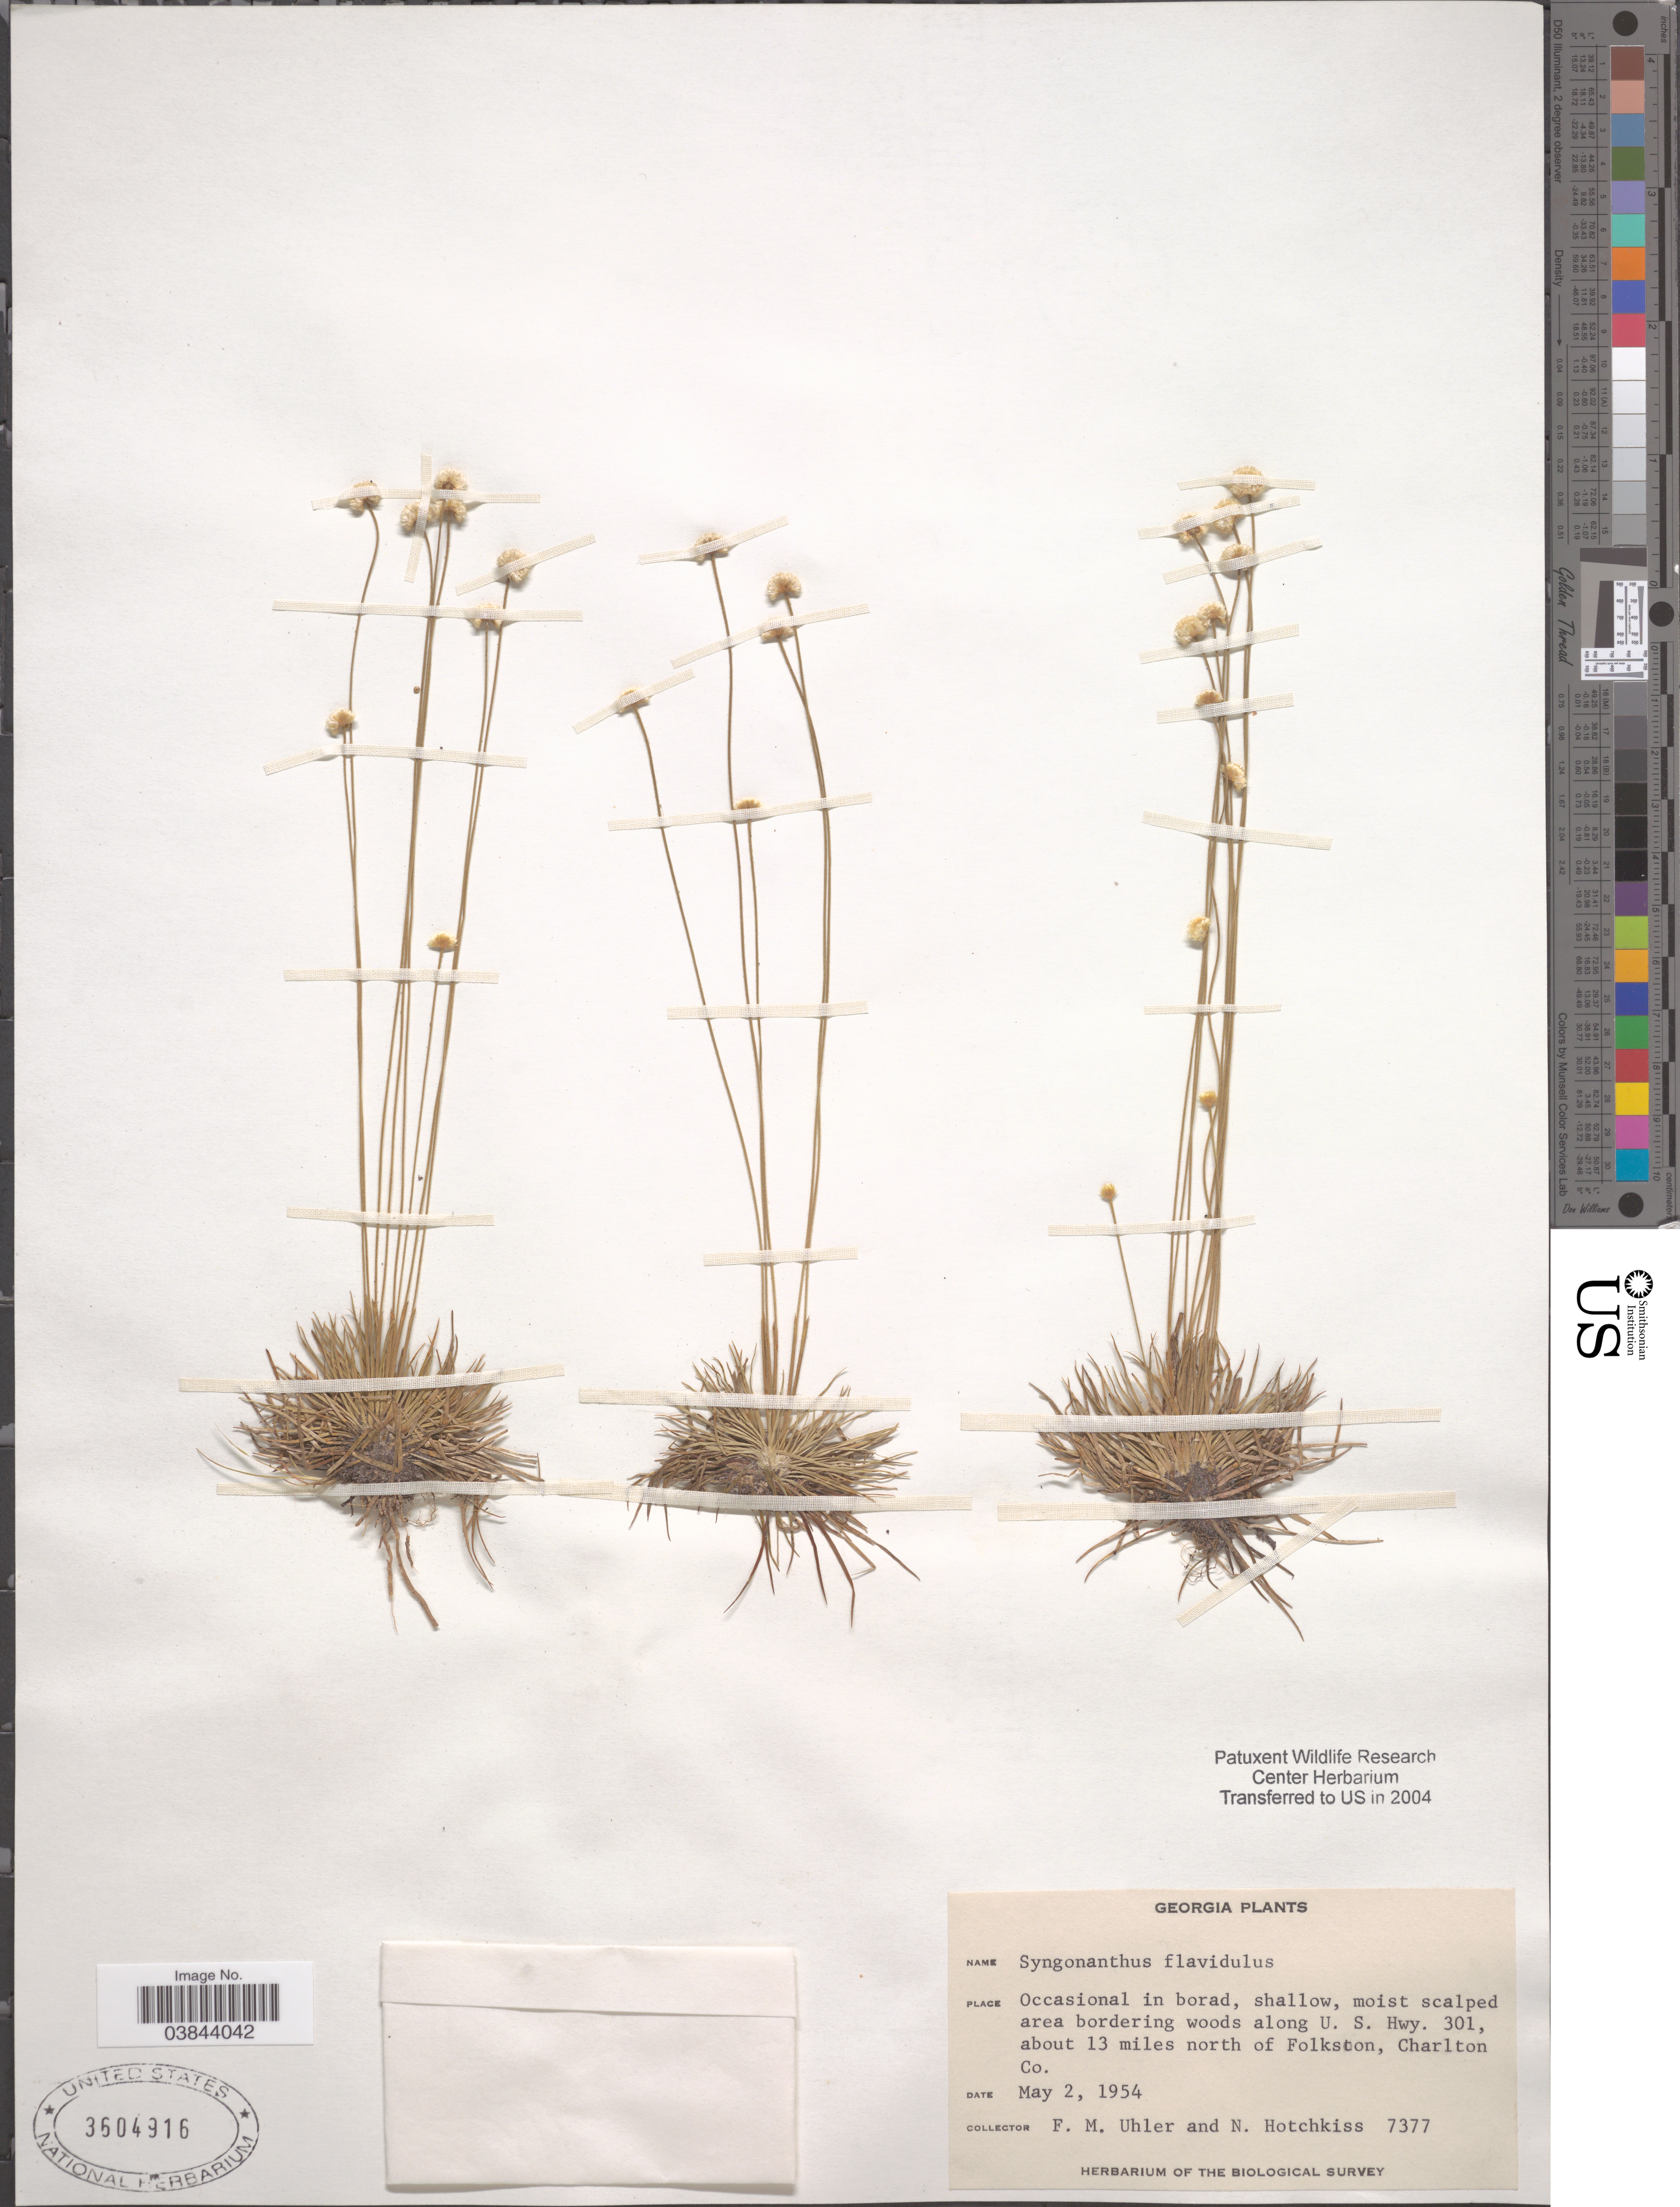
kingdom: Plantae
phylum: Tracheophyta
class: Liliopsida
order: Poales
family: Eriocaulaceae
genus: Syngonanthus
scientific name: Syngonanthus flavidulus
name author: (Michx.) Ruhland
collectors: F. M. Uhler & N. Hotchkiss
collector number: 7377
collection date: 1954-05-02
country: United States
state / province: Georgia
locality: Moist scalped area bordering woods along U. S. Hwy. 301, about 13 miles north of Folkston, Charlton Co.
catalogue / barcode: US 3604916